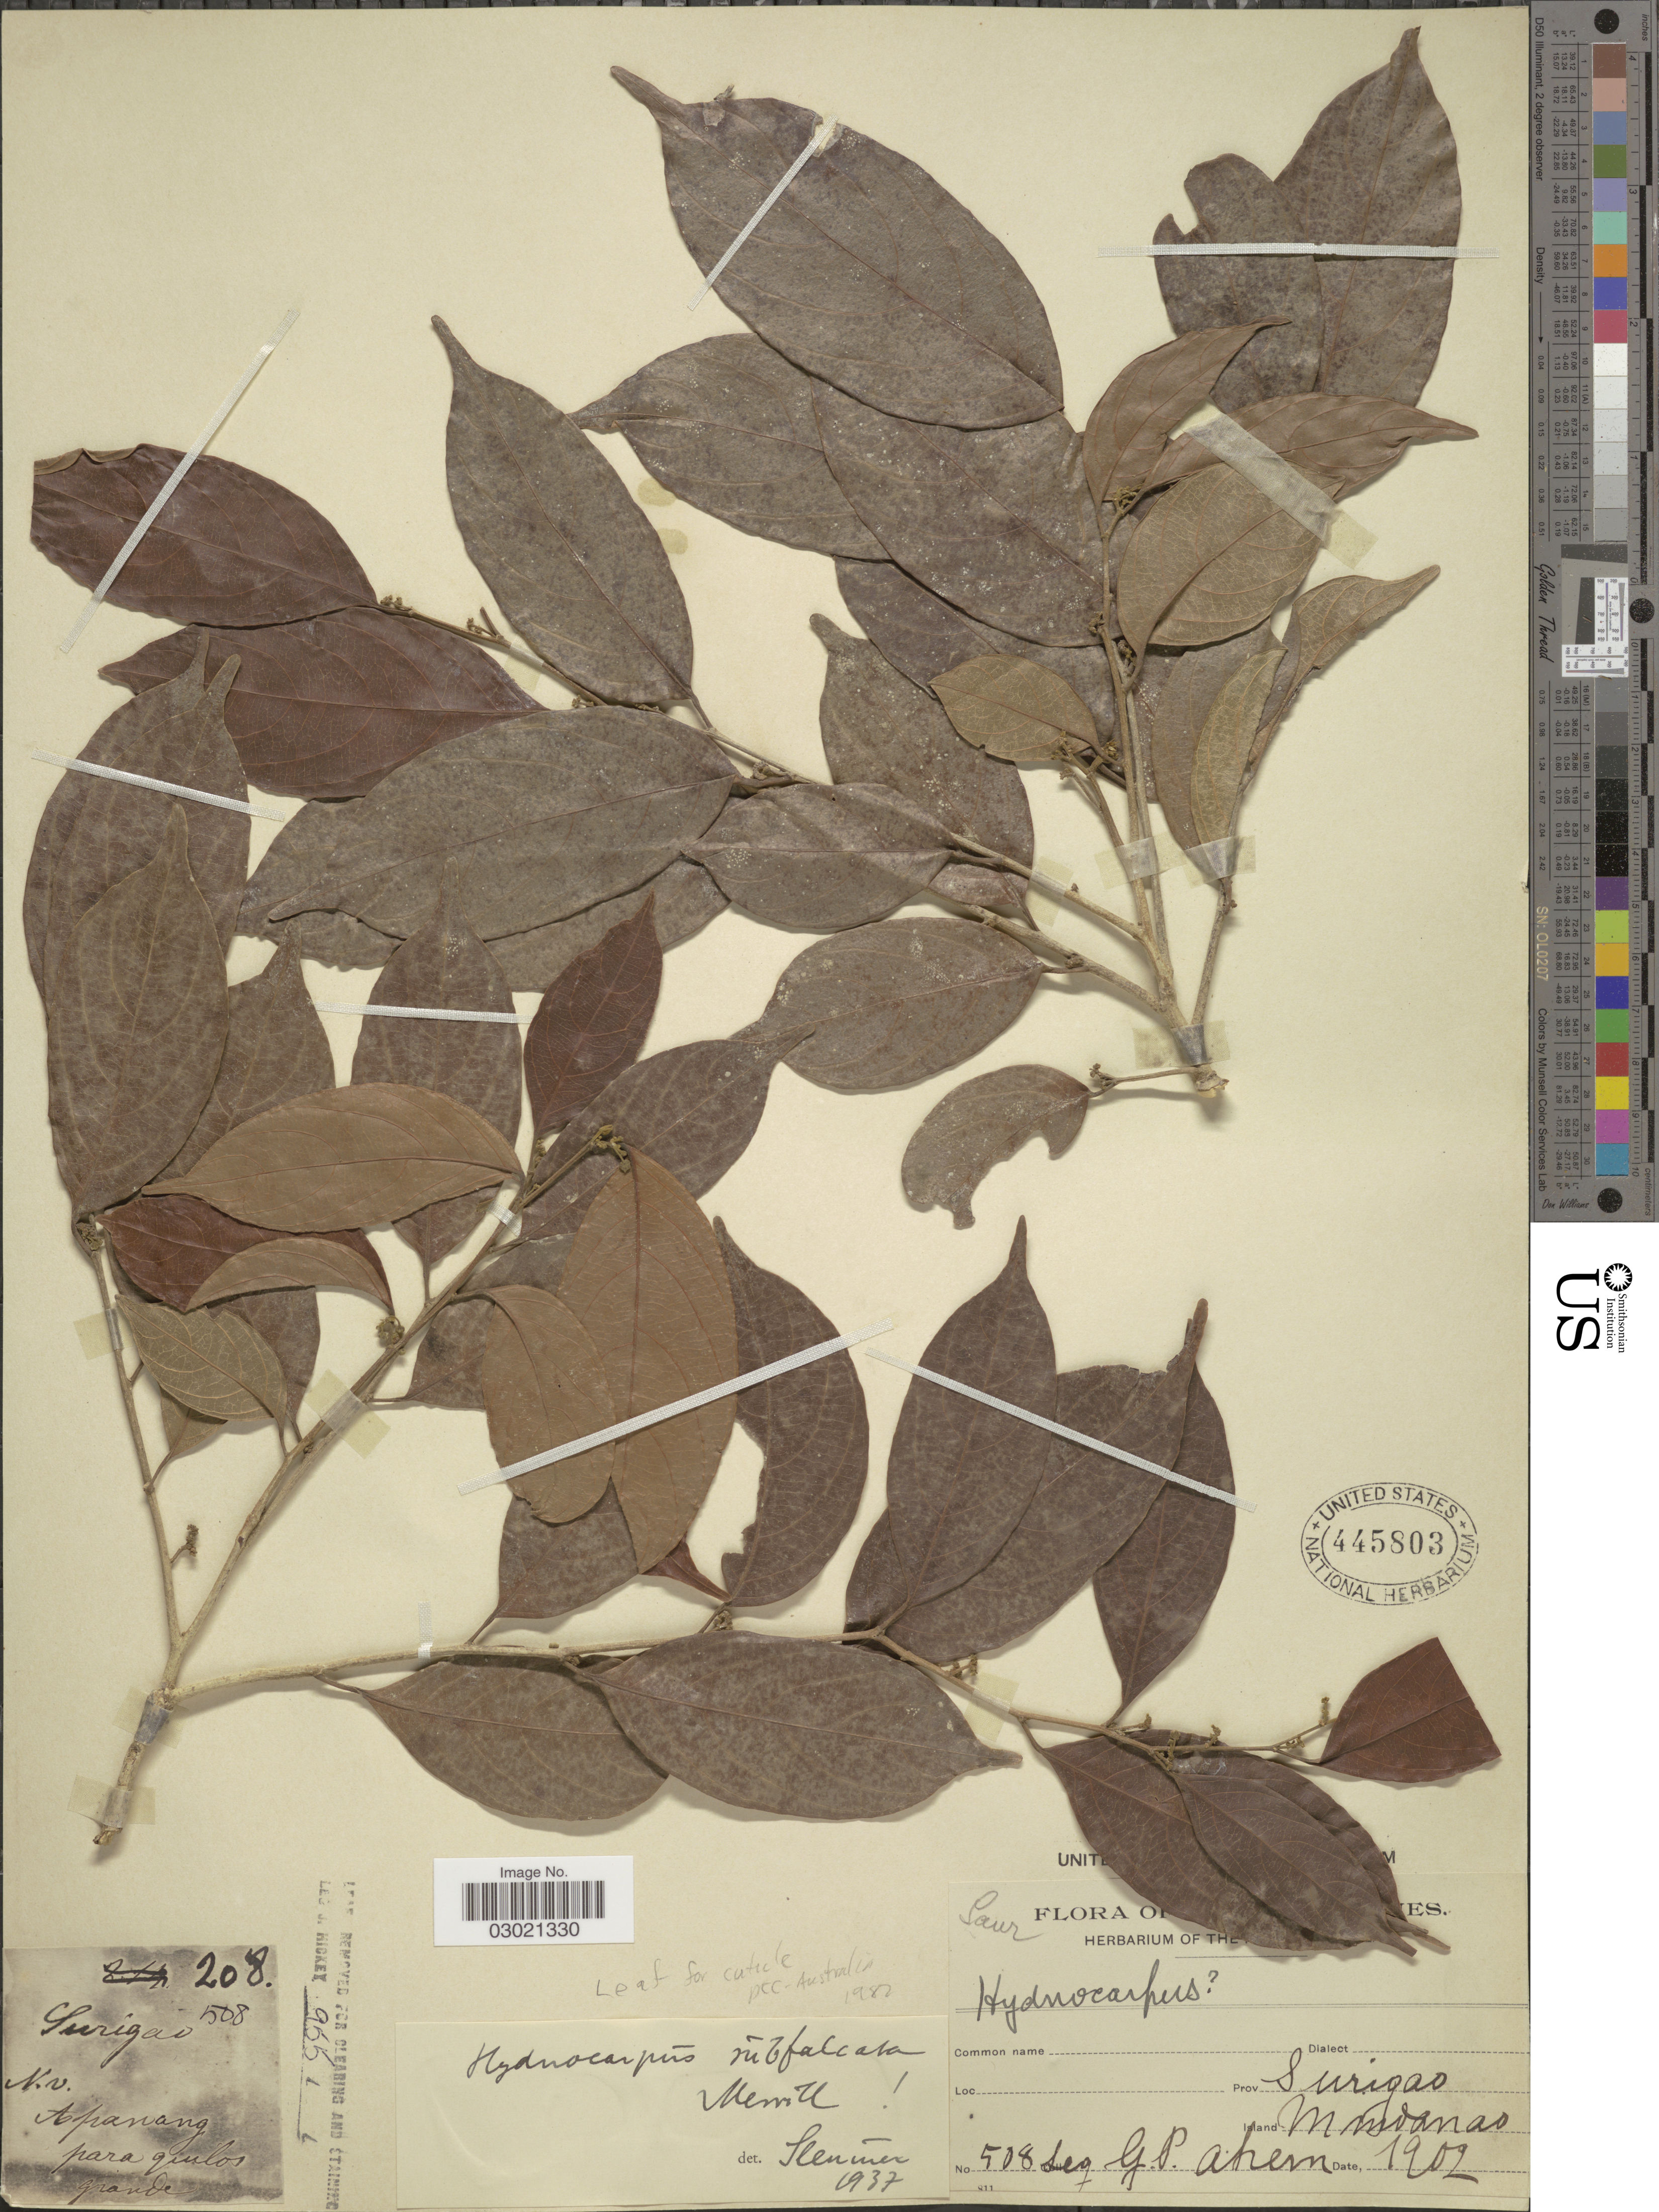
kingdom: Plantae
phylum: Tracheophyta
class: Magnoliopsida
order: Malpighiales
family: Achariaceae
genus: Hydnocarpus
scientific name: Hydnocarpus subfalcatus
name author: Merr.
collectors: G. Ahern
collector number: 508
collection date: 1902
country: Philippines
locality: Prov. Surigao, Island Mindanao.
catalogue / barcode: US 445803